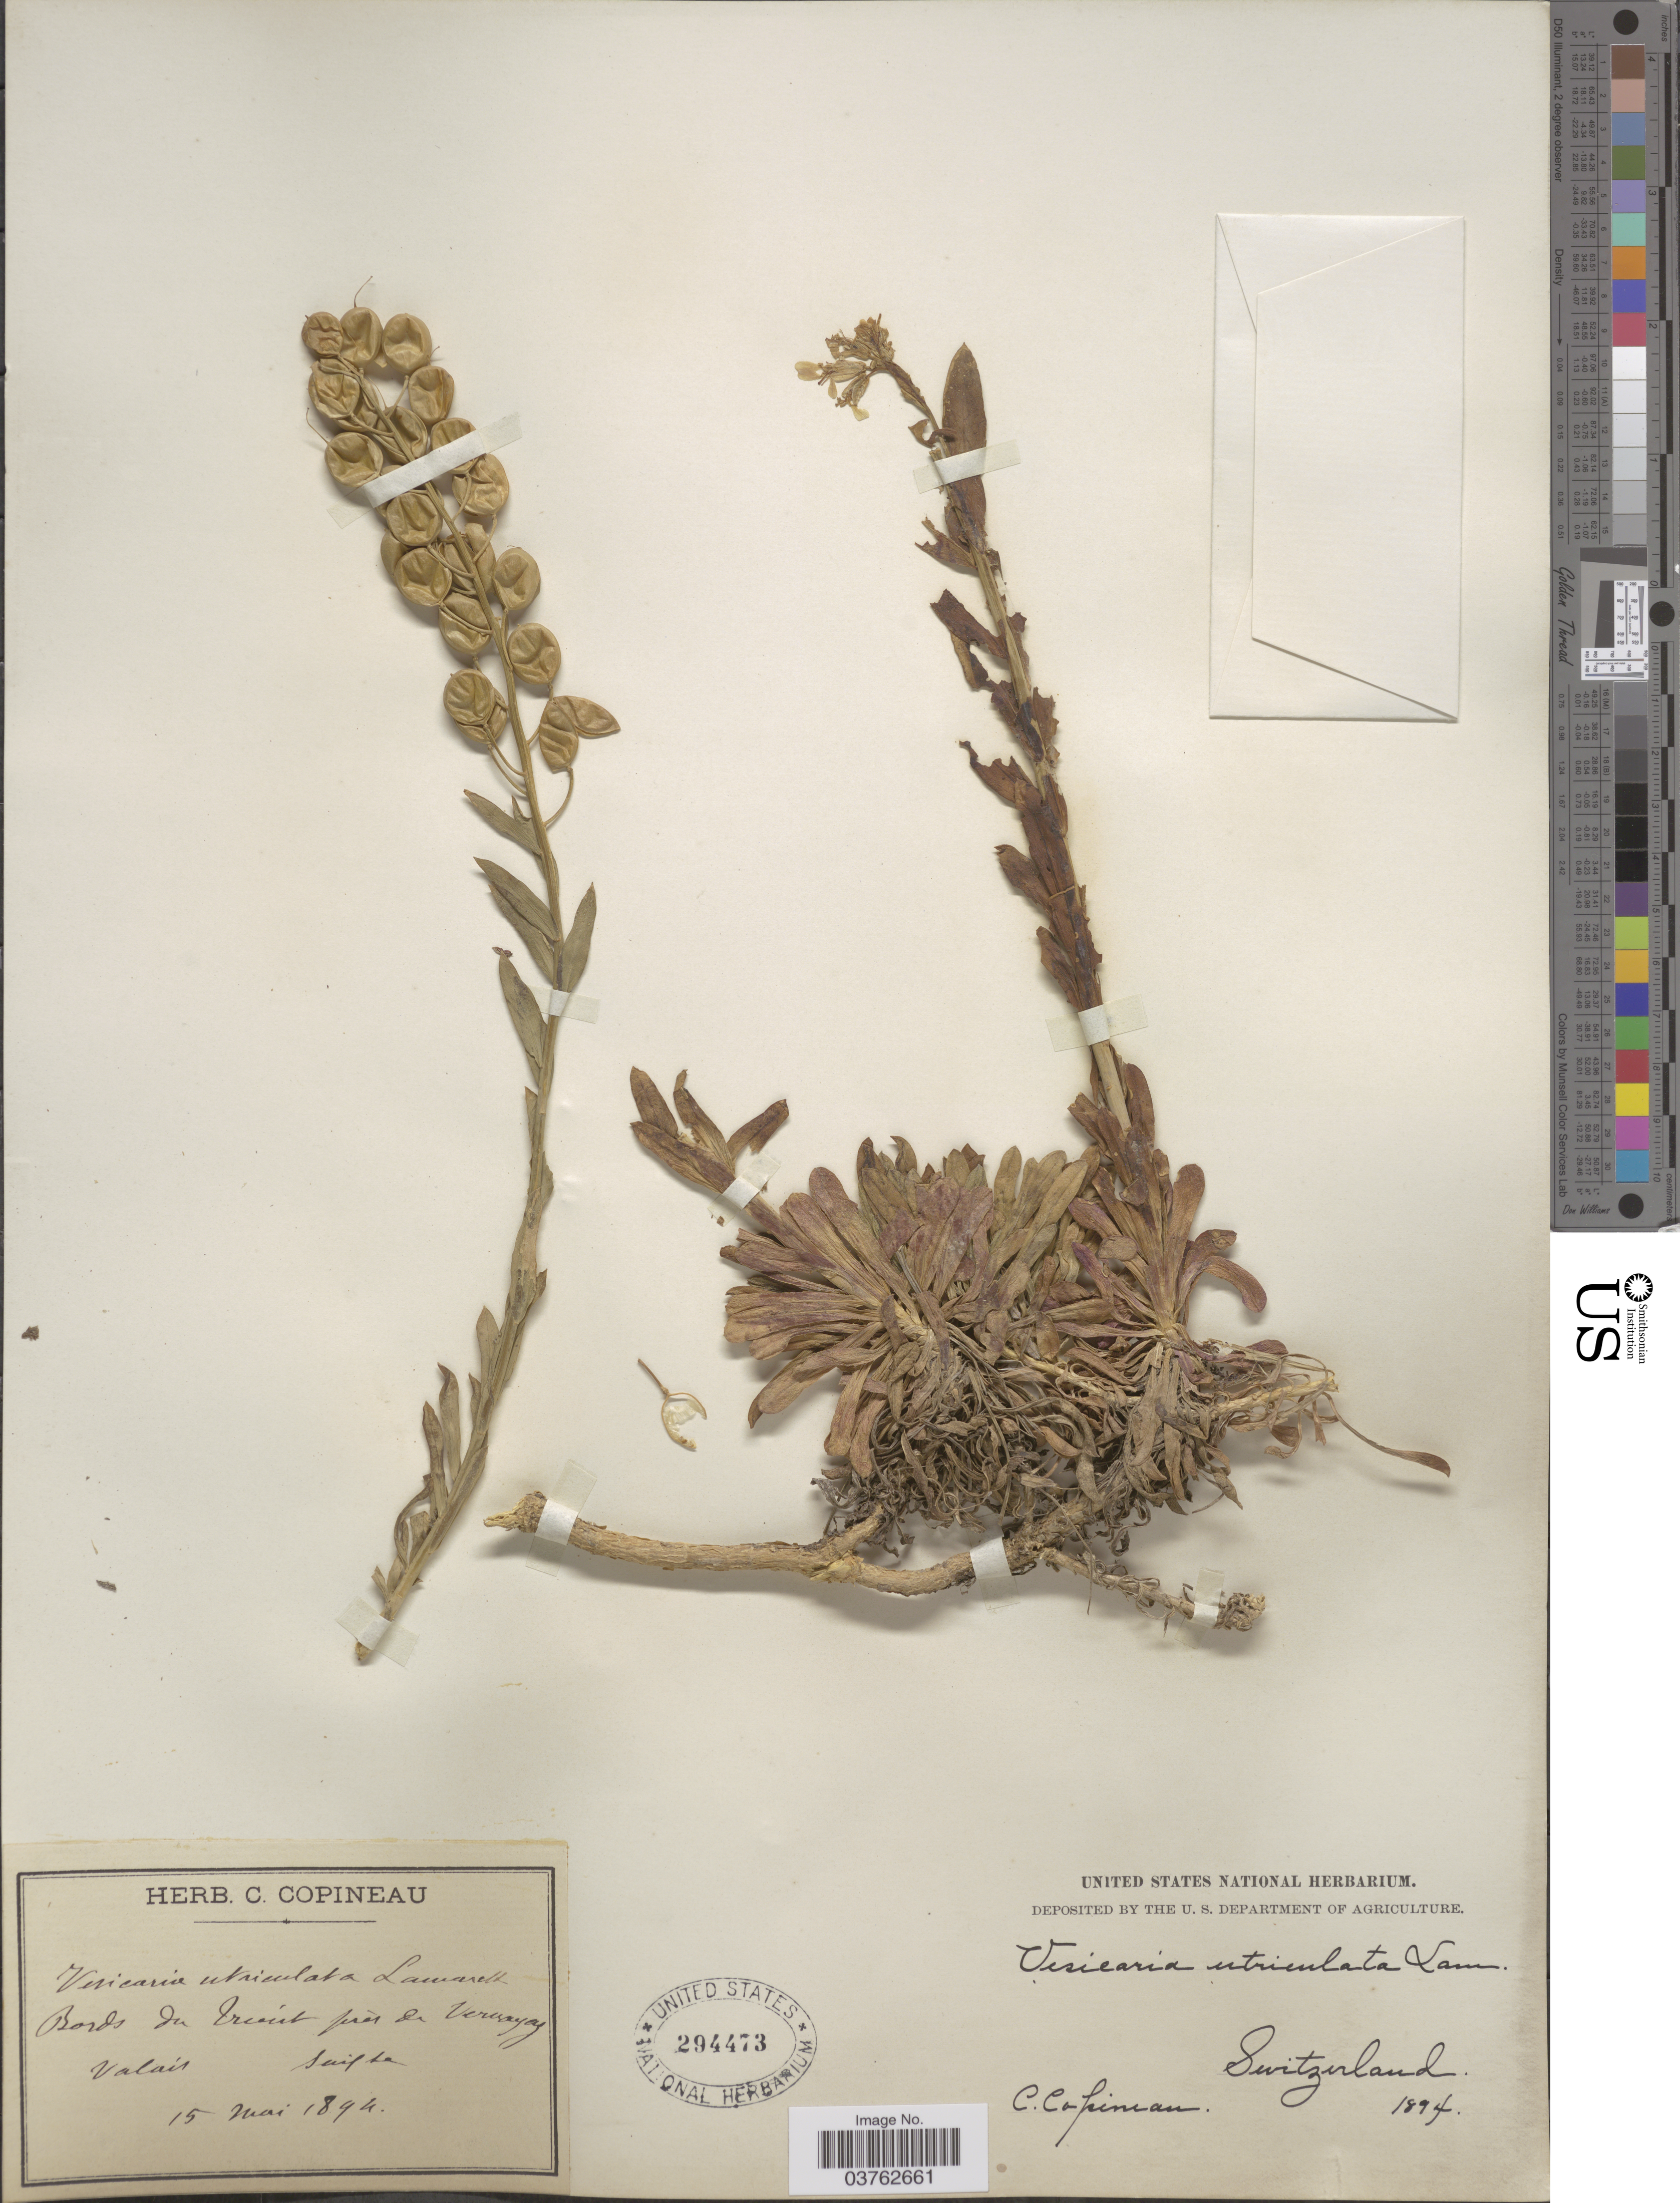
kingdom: Plantae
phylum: Tracheophyta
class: Magnoliopsida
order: Brassicales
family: Brassicaceae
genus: Physaria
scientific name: Physaria utriculata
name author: L.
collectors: C. Copineau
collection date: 1894-05-15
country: Switzerland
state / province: Valais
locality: Bords du Trient près de Vernayaz, Suisse [banks of the Trient near Vernayaz, Switzerland].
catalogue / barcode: US 294473